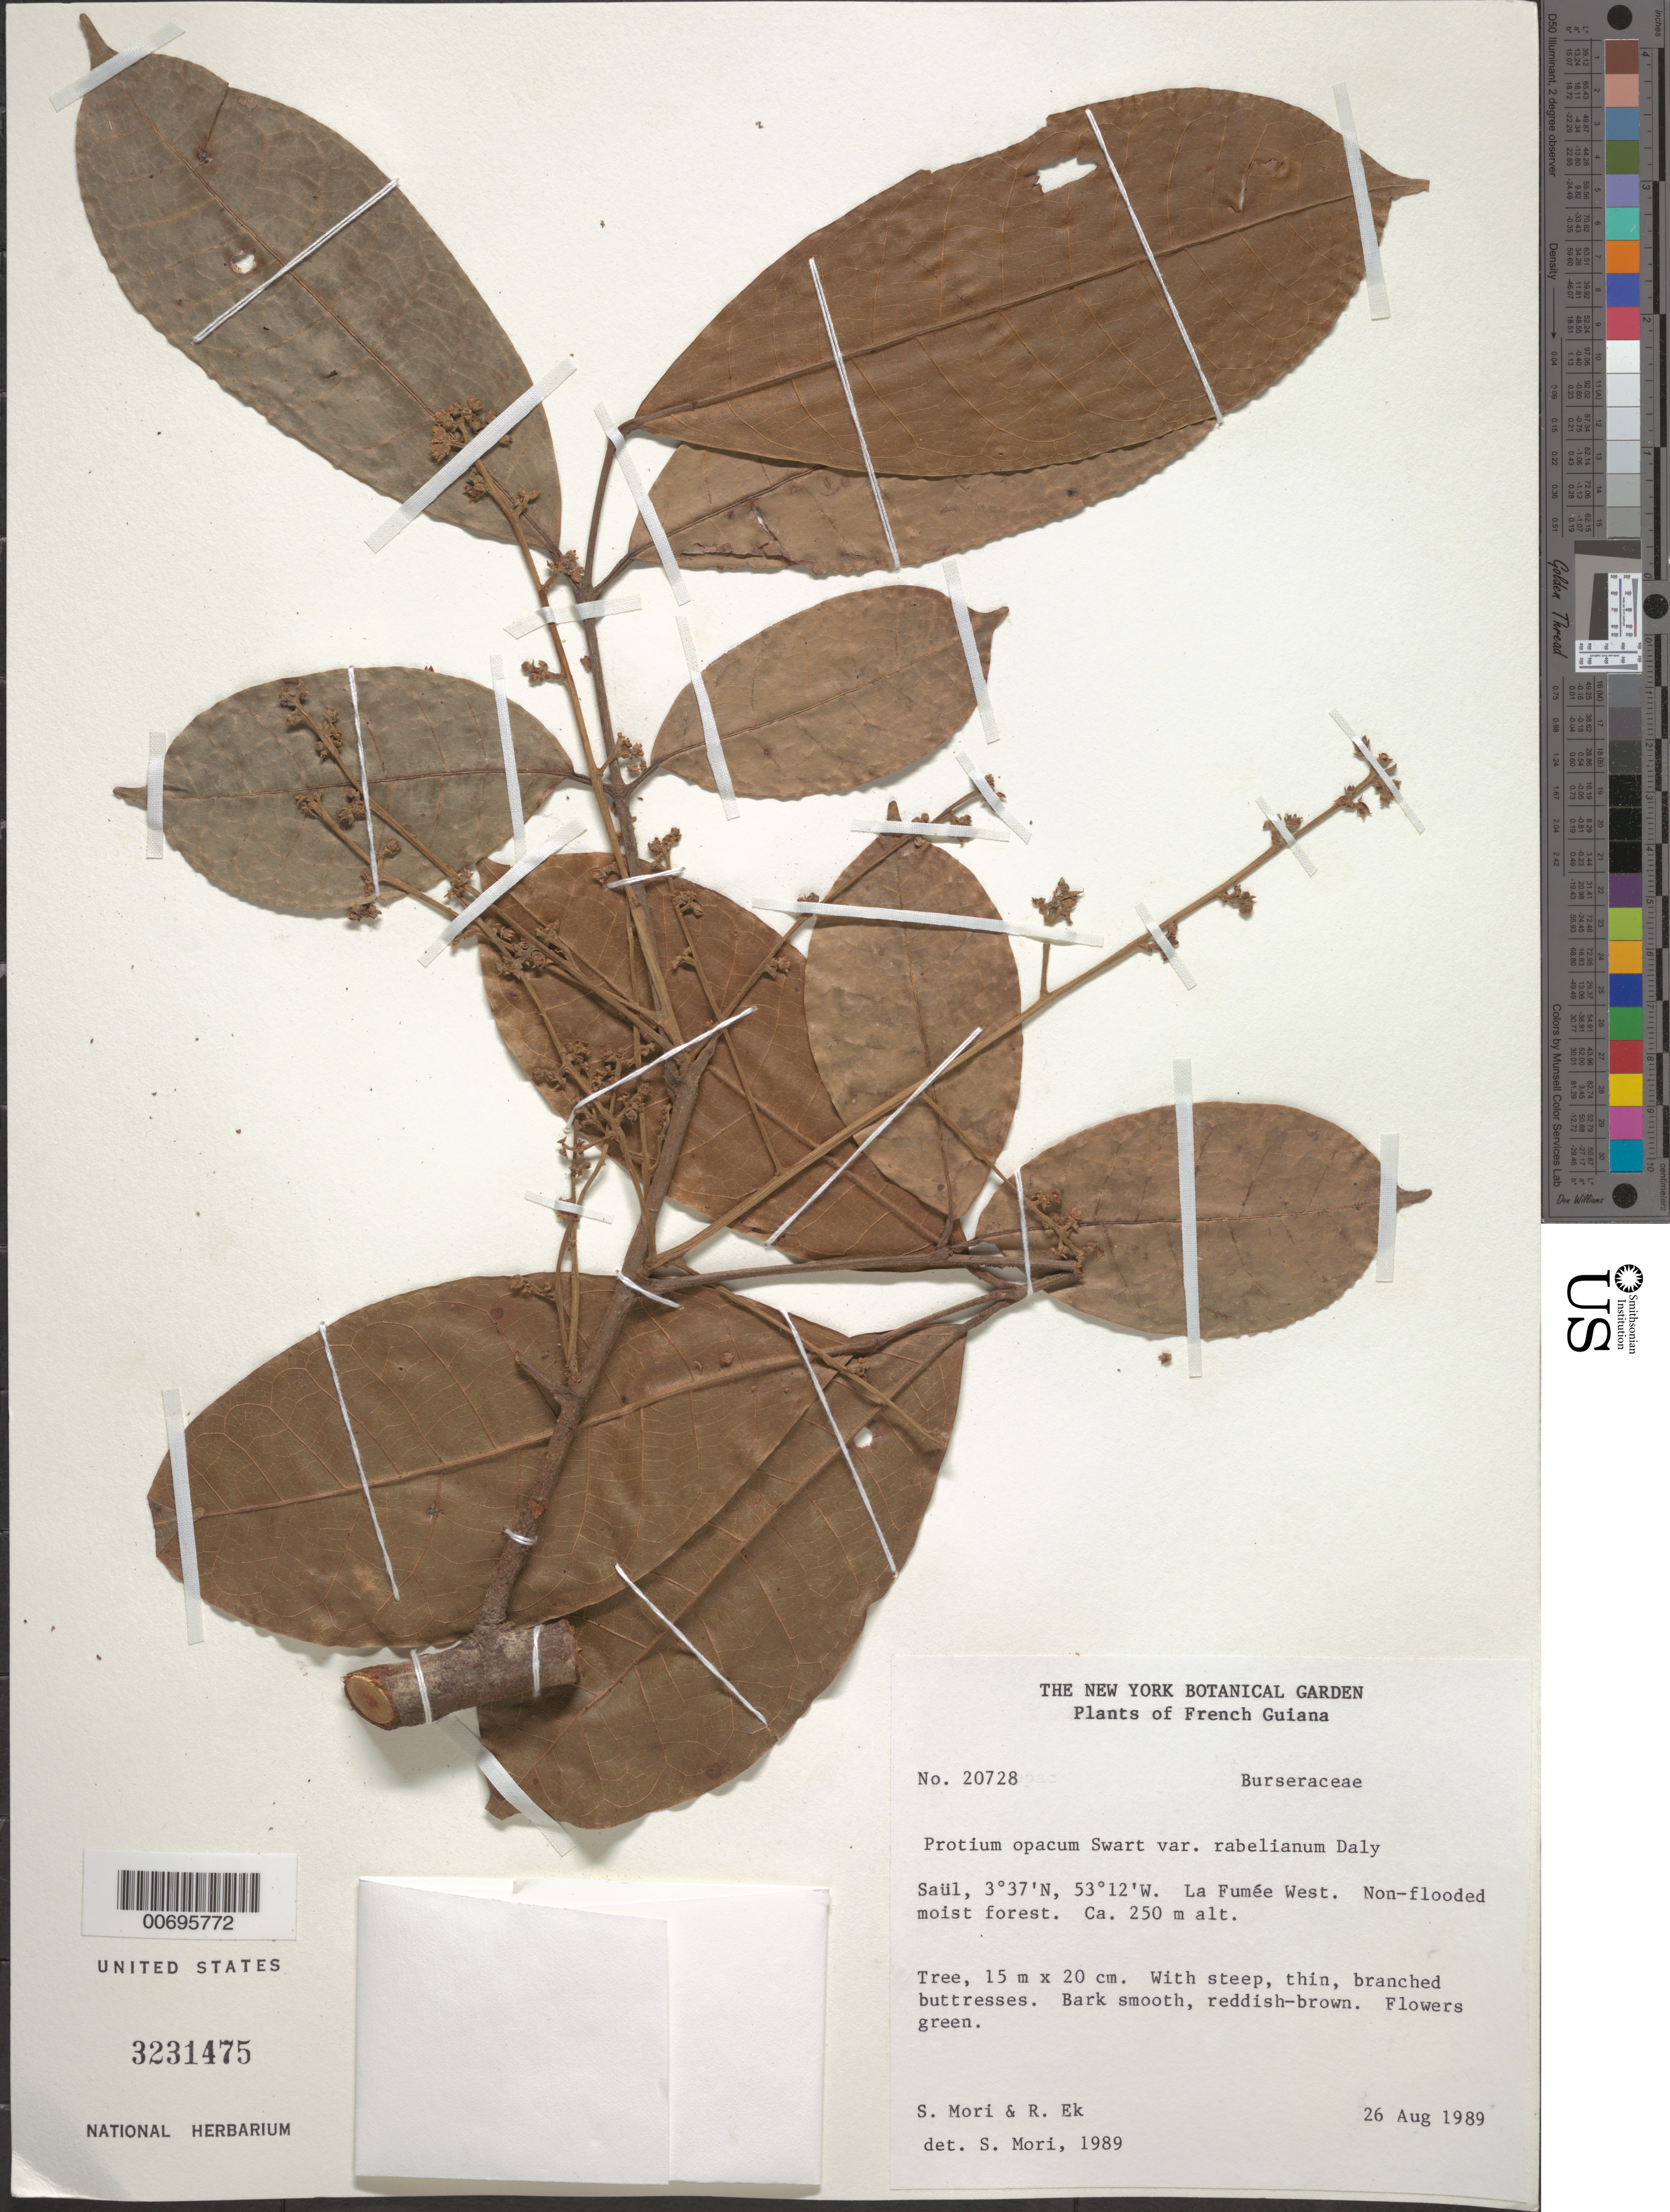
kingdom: Plantae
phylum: Tracheophyta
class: Magnoliopsida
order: Sapindales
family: Burseraceae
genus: Protium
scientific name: Protium opacum subsp. rabelianum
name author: Daly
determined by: Mori, Scott A.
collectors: S. Mori & R. C. Ek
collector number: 20728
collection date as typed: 26-Aug-89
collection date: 1989-08-26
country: French Guiana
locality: Saül, La Fumée Oeste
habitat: Non-flooded moist forest.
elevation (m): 250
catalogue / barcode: US 3231475